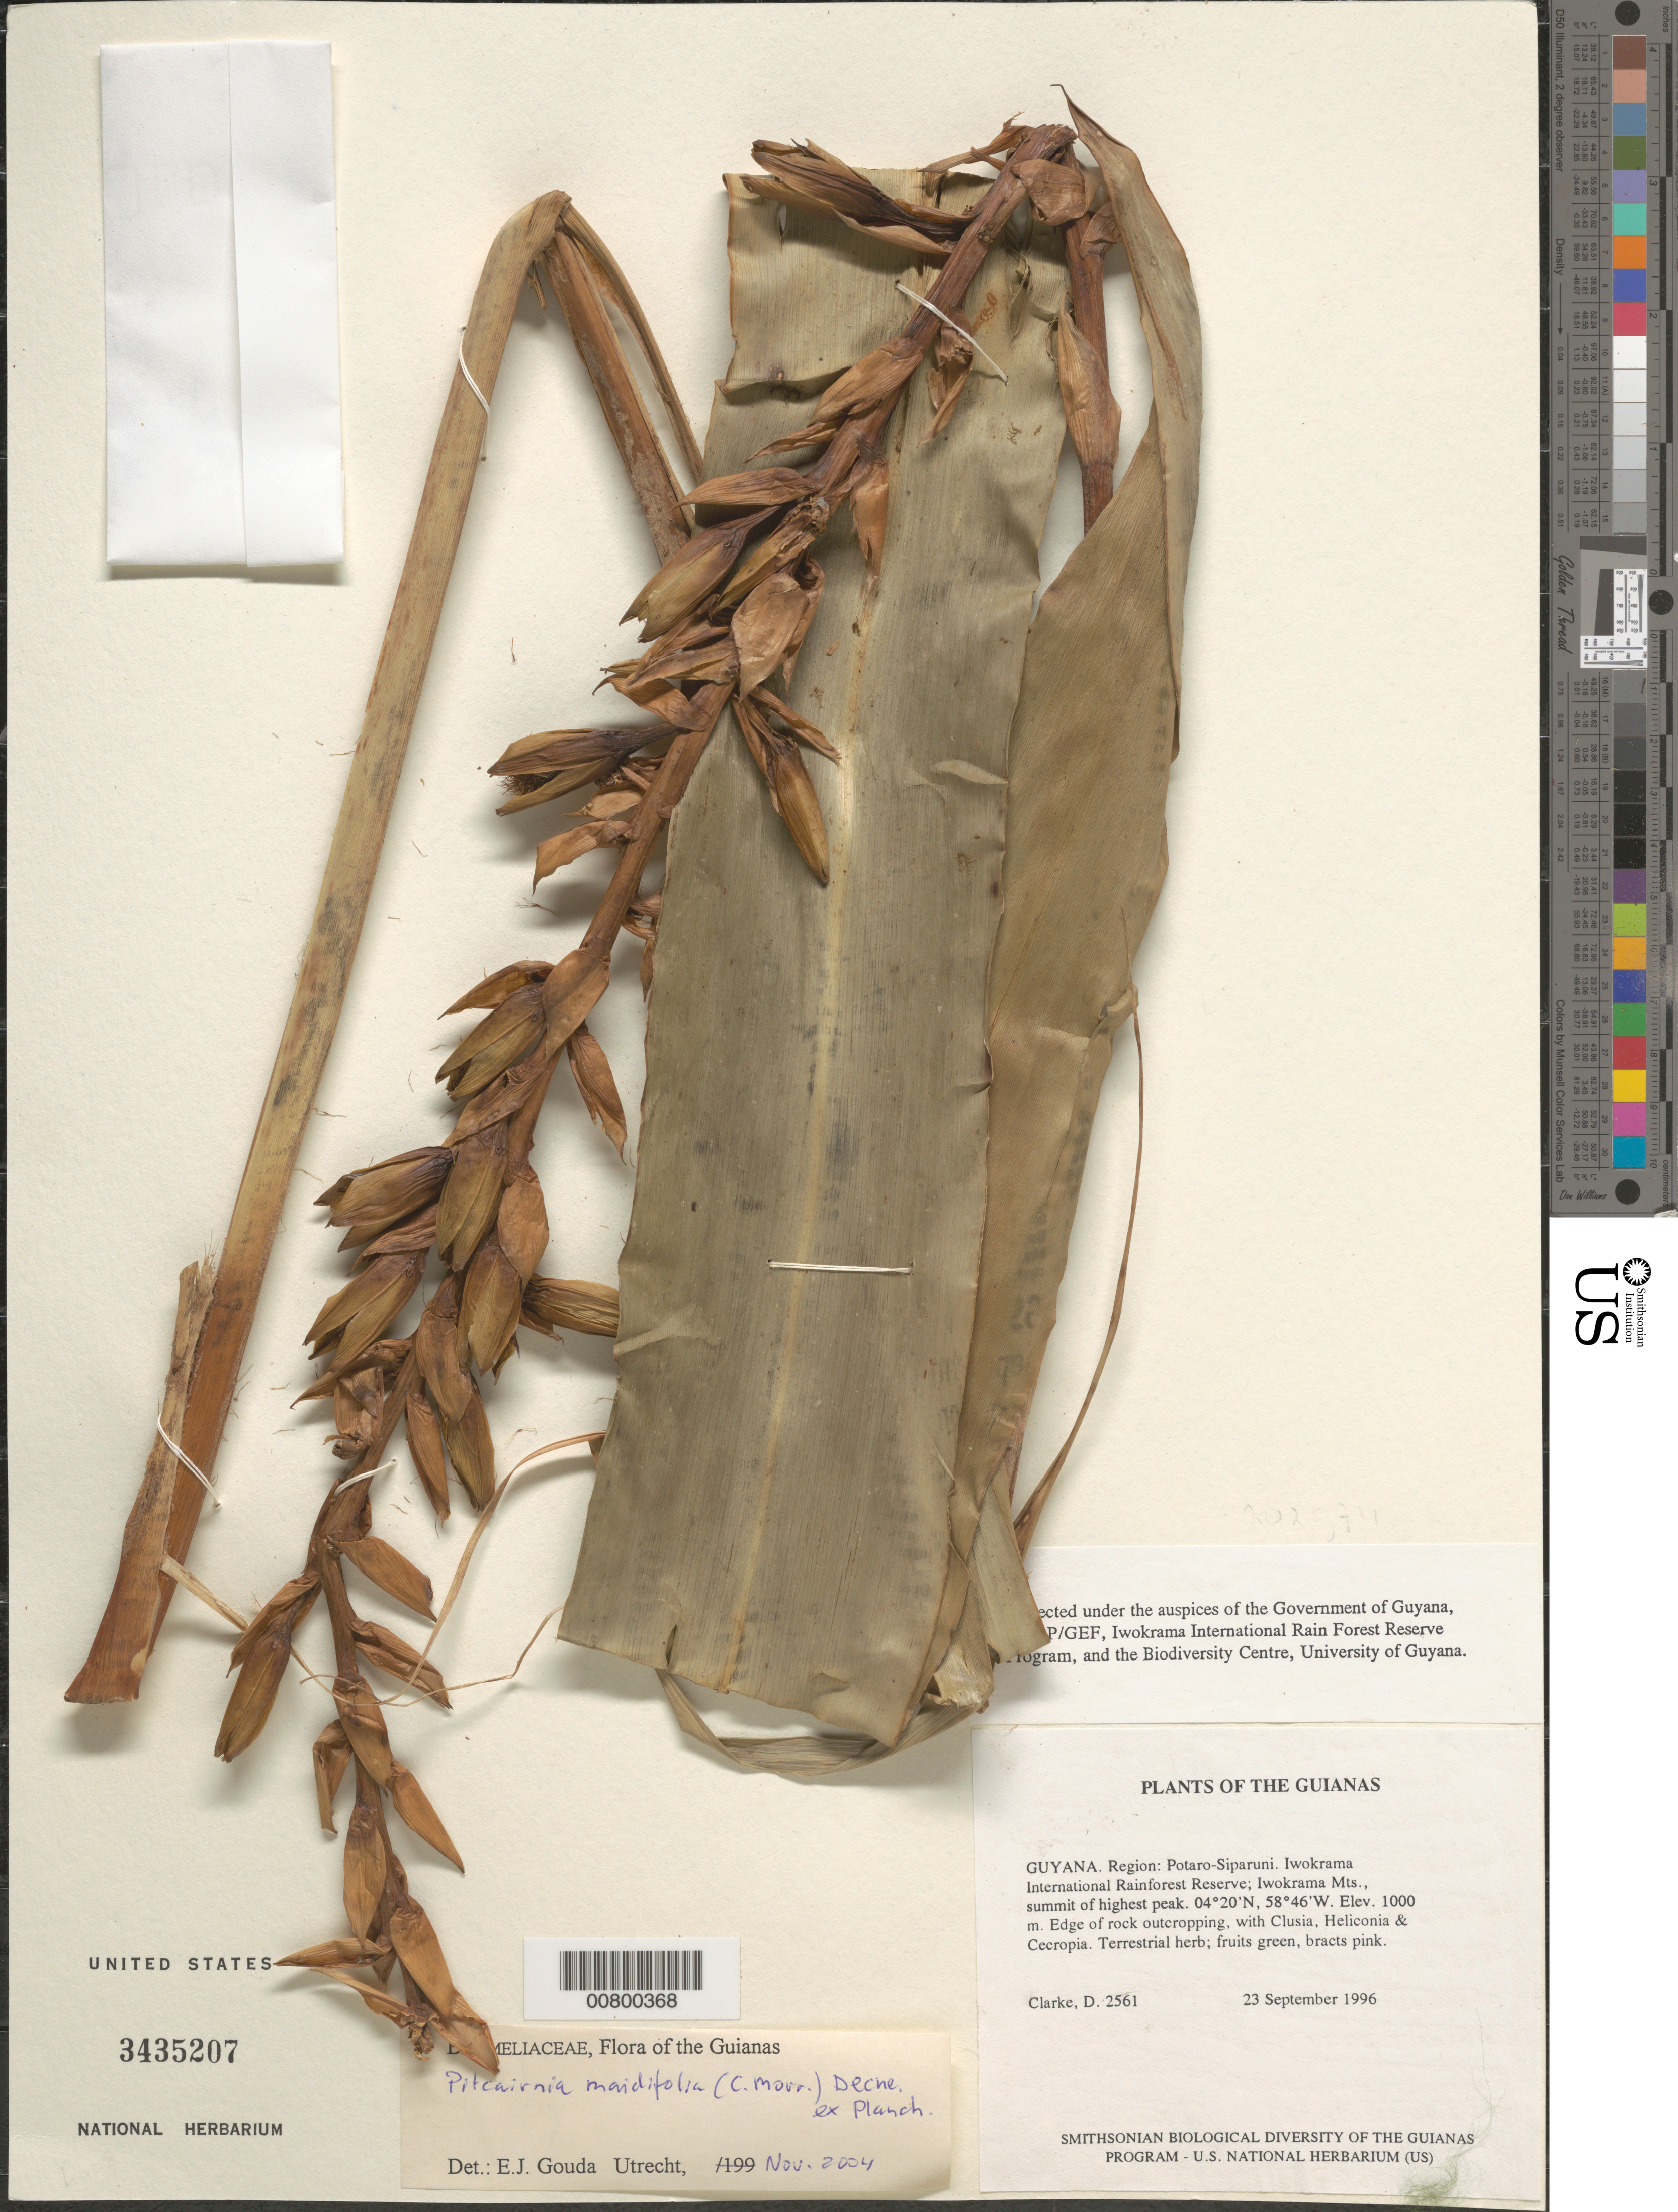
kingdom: Plantae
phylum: Tracheophyta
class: Liliopsida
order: Poales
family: Bromeliaceae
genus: Pitcairnia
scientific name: Pitcairnia maidifolia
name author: (C. Morren) Decne. ex Planch.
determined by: Gouda, E. J.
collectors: H. D. Clarke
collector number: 2561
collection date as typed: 23 September 1996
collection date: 1996-09-23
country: Guyana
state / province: Potaro-Siparuni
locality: Iwokrama International Rainforest Reserve; Iwokrama Mts., summit of highest peak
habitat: Edge of rock outcropping, with Clusia, Heliconia & Cecropia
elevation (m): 1000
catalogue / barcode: US 3435207